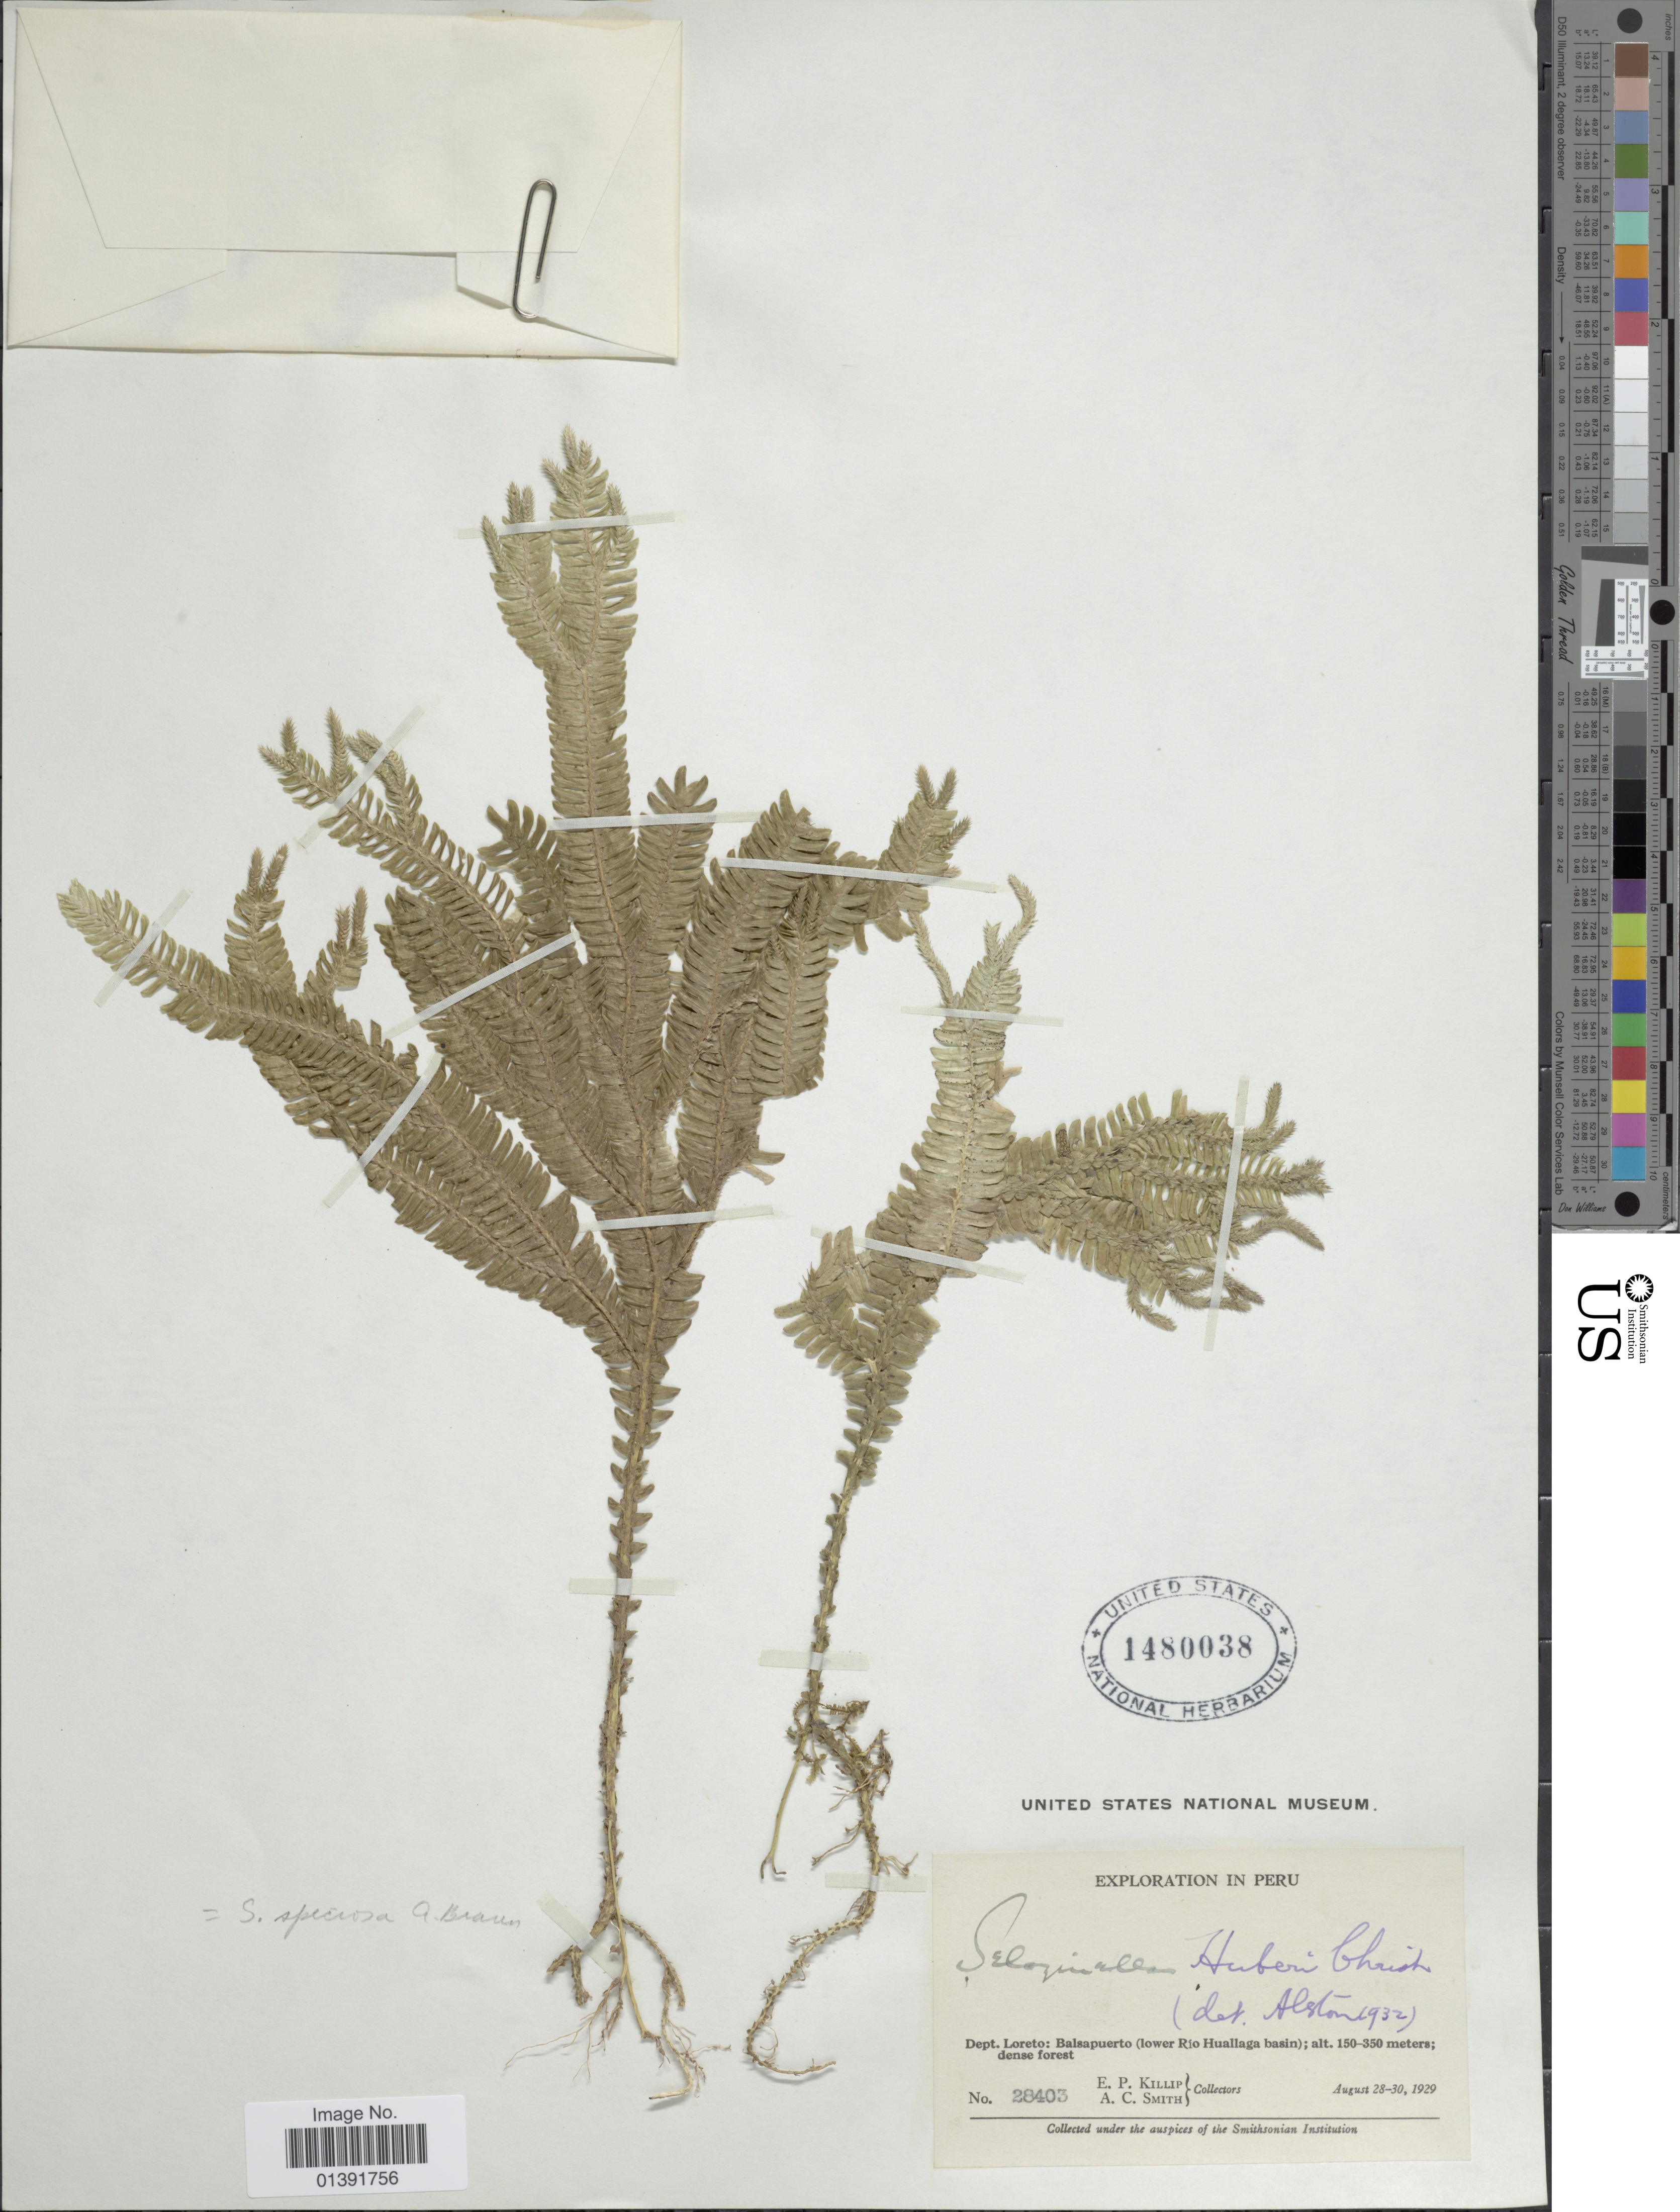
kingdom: Plantae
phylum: Tracheophyta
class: Lycopodiopsida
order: Selaginellales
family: Selaginellaceae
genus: Selaginella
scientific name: Selaginella speciosa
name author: A. Braun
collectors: E. P. Killip & A. C. Smith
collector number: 28403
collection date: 1929-08-28/1929-08-30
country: Peru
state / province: Loreto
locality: Balsapuerto( lower Rio Huallaga)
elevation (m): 150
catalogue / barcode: US 1480038